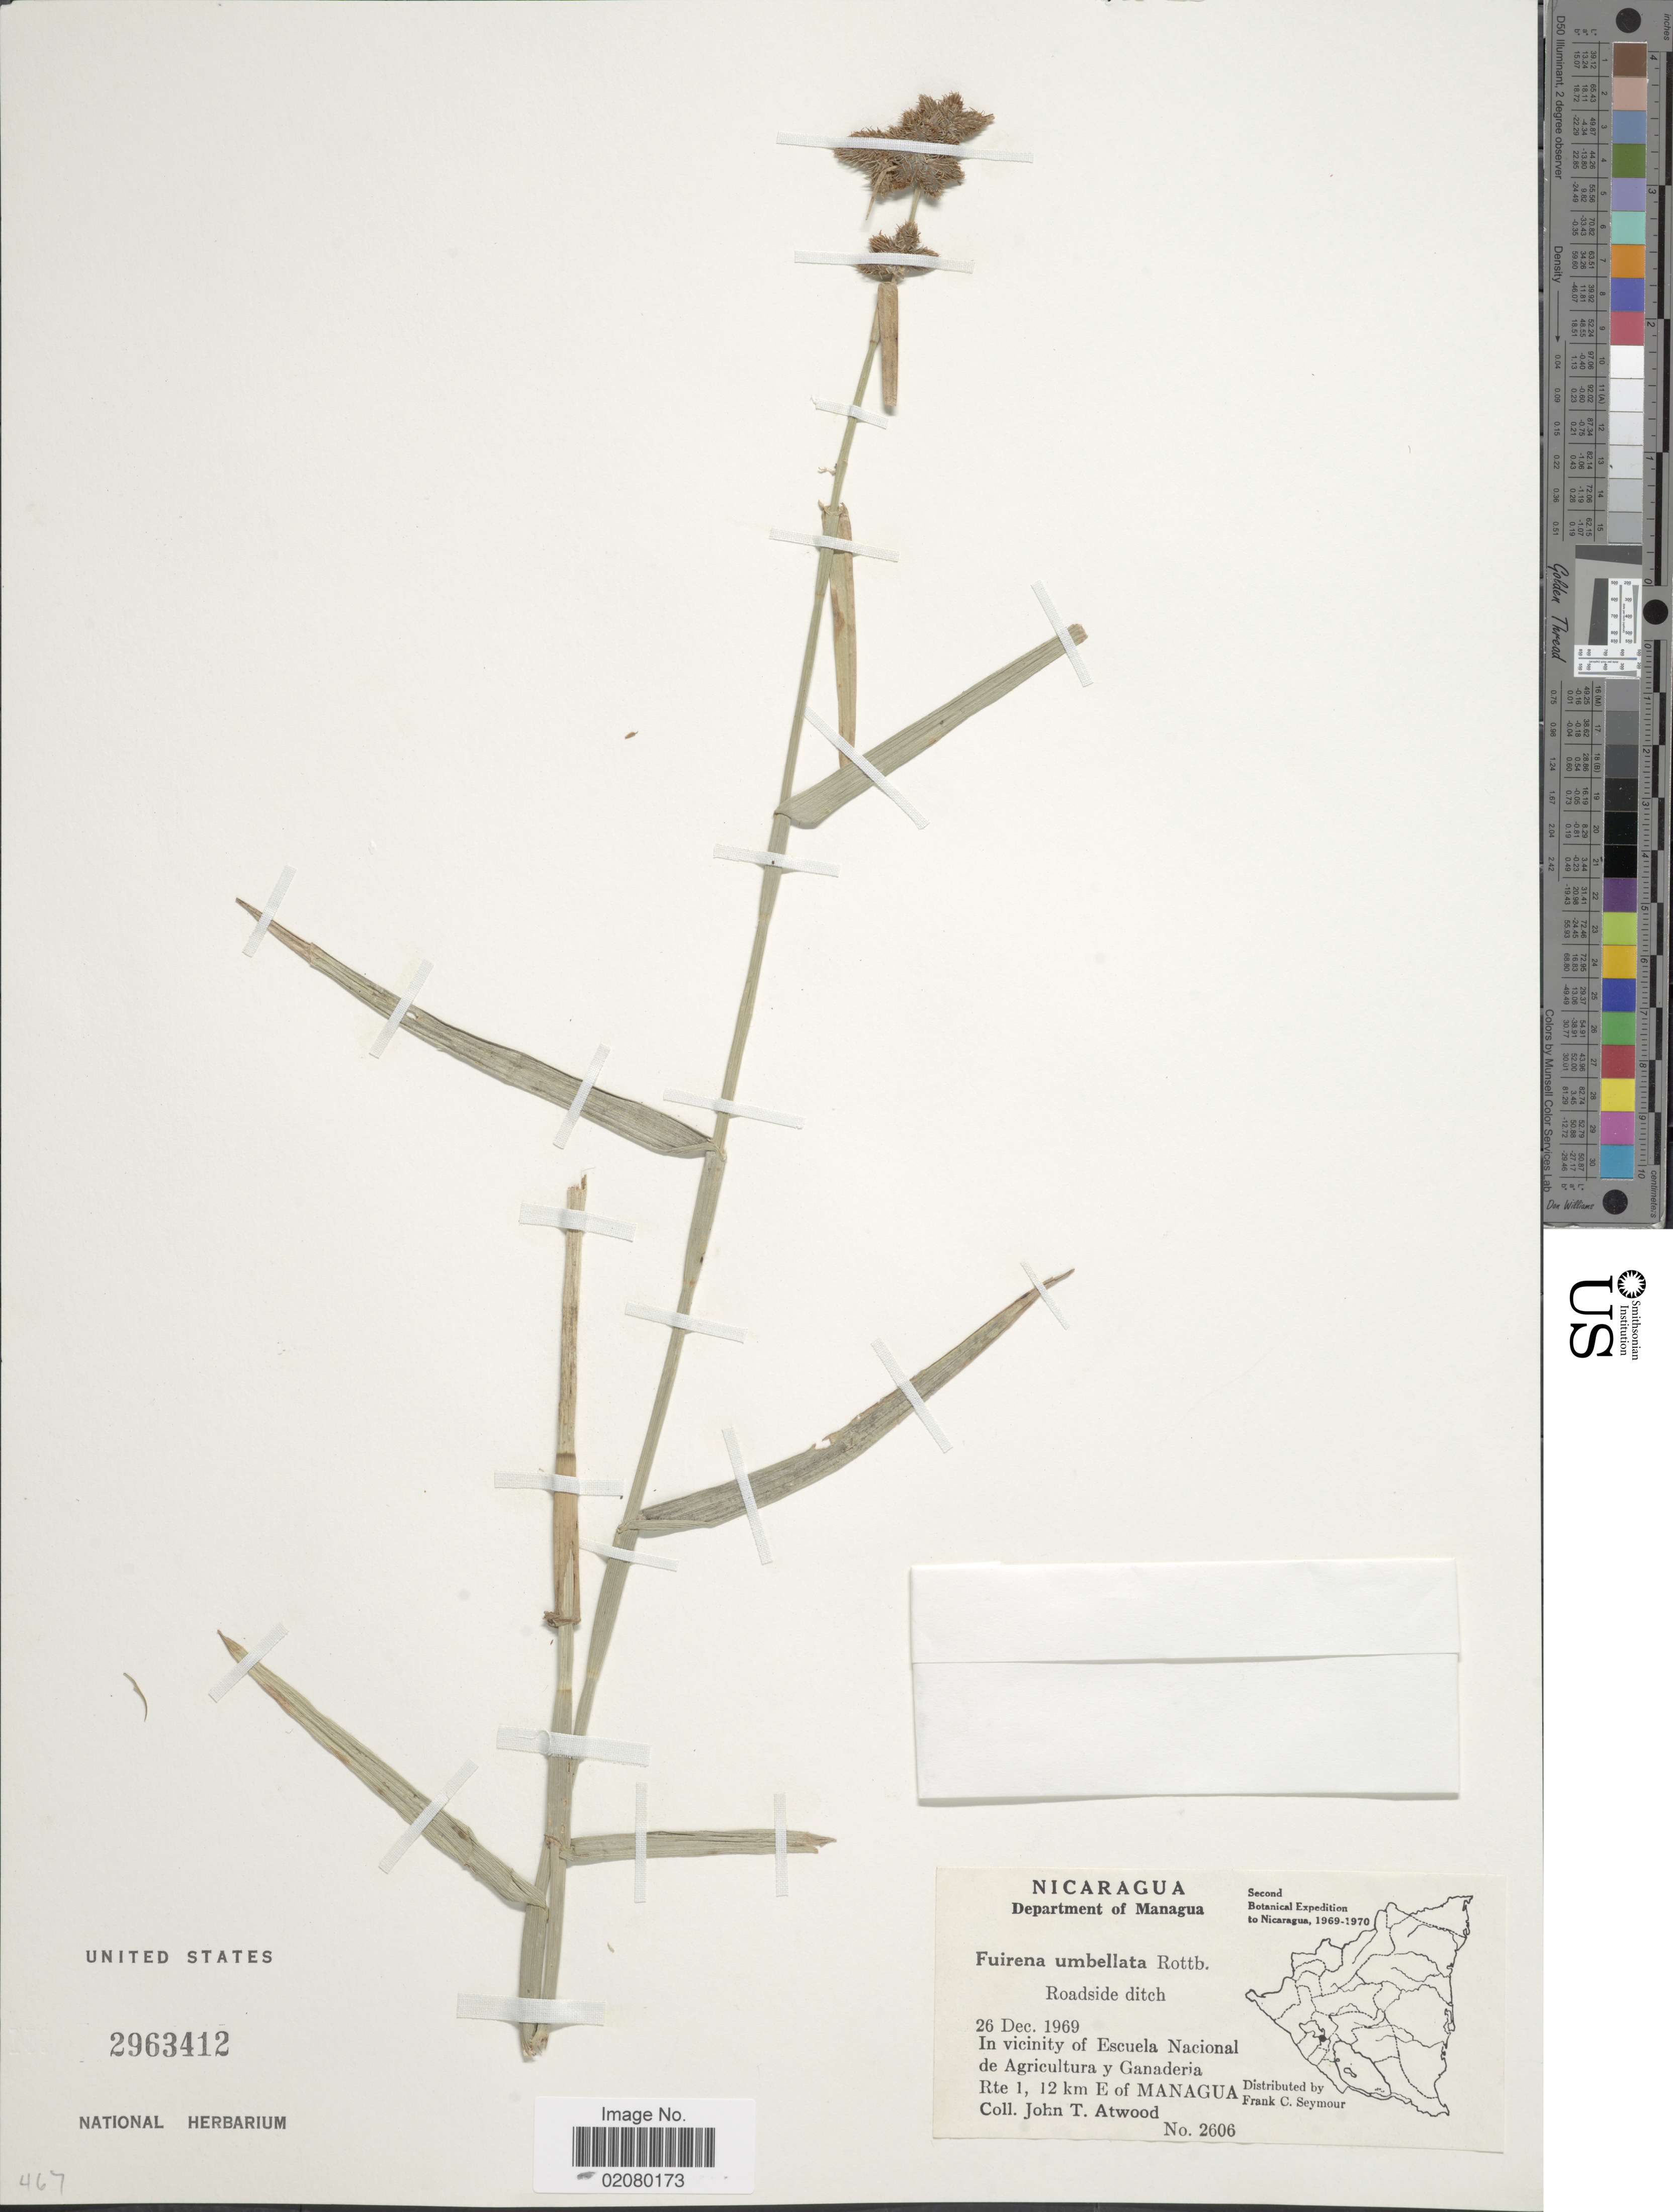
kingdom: Plantae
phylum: Tracheophyta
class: Liliopsida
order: Poales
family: Cyperaceae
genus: Fuirena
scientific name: Fuirena umbellata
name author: Rottb.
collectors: J. T. Atwood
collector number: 2606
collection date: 1969-12-26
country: Nicaragua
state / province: Managua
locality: Department of Managua. In vicinity of Escuela Nacional Agricultura y Ganaderia Rte 1, 12 km E of Managua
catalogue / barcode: US 2963412